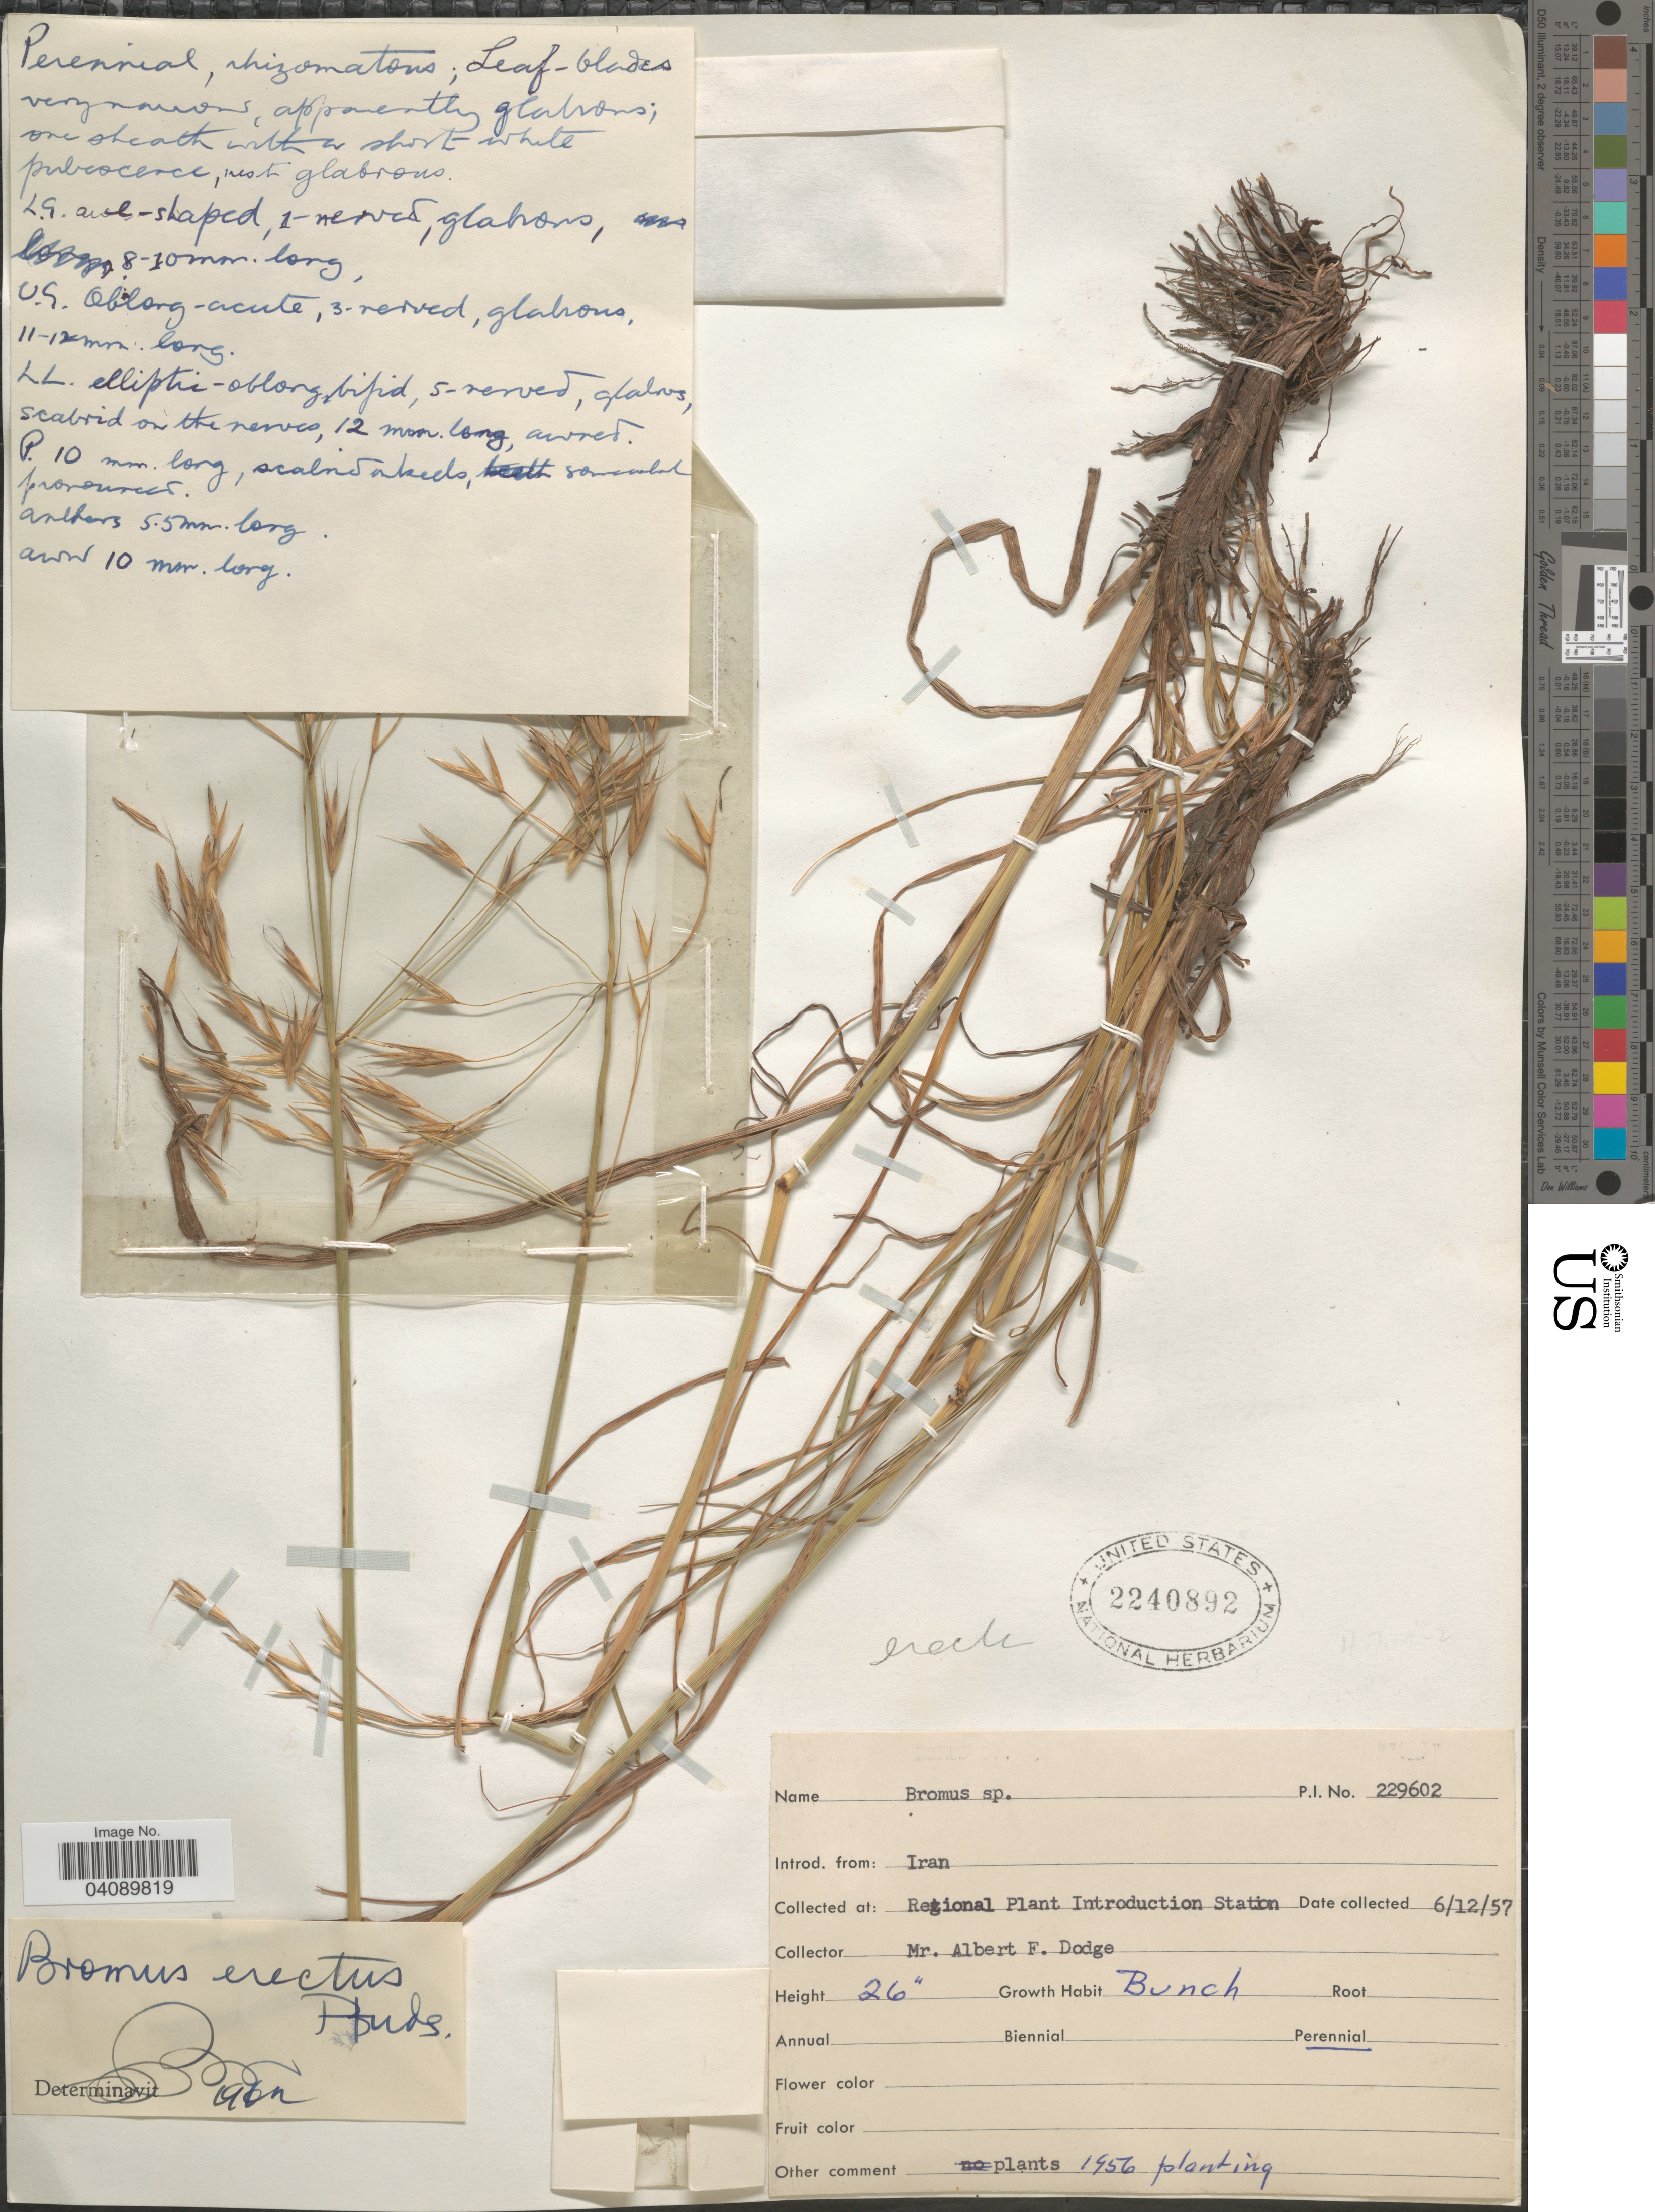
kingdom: Plantae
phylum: Tracheophyta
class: Liliopsida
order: Poales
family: Poaceae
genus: Bromus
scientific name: Bromus erectus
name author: Huds.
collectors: A. Dodge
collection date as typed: Transcribed d/m/y: 6/12/57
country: United States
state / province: Iowa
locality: Regional Plant Introduction Station.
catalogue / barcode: US 2240892